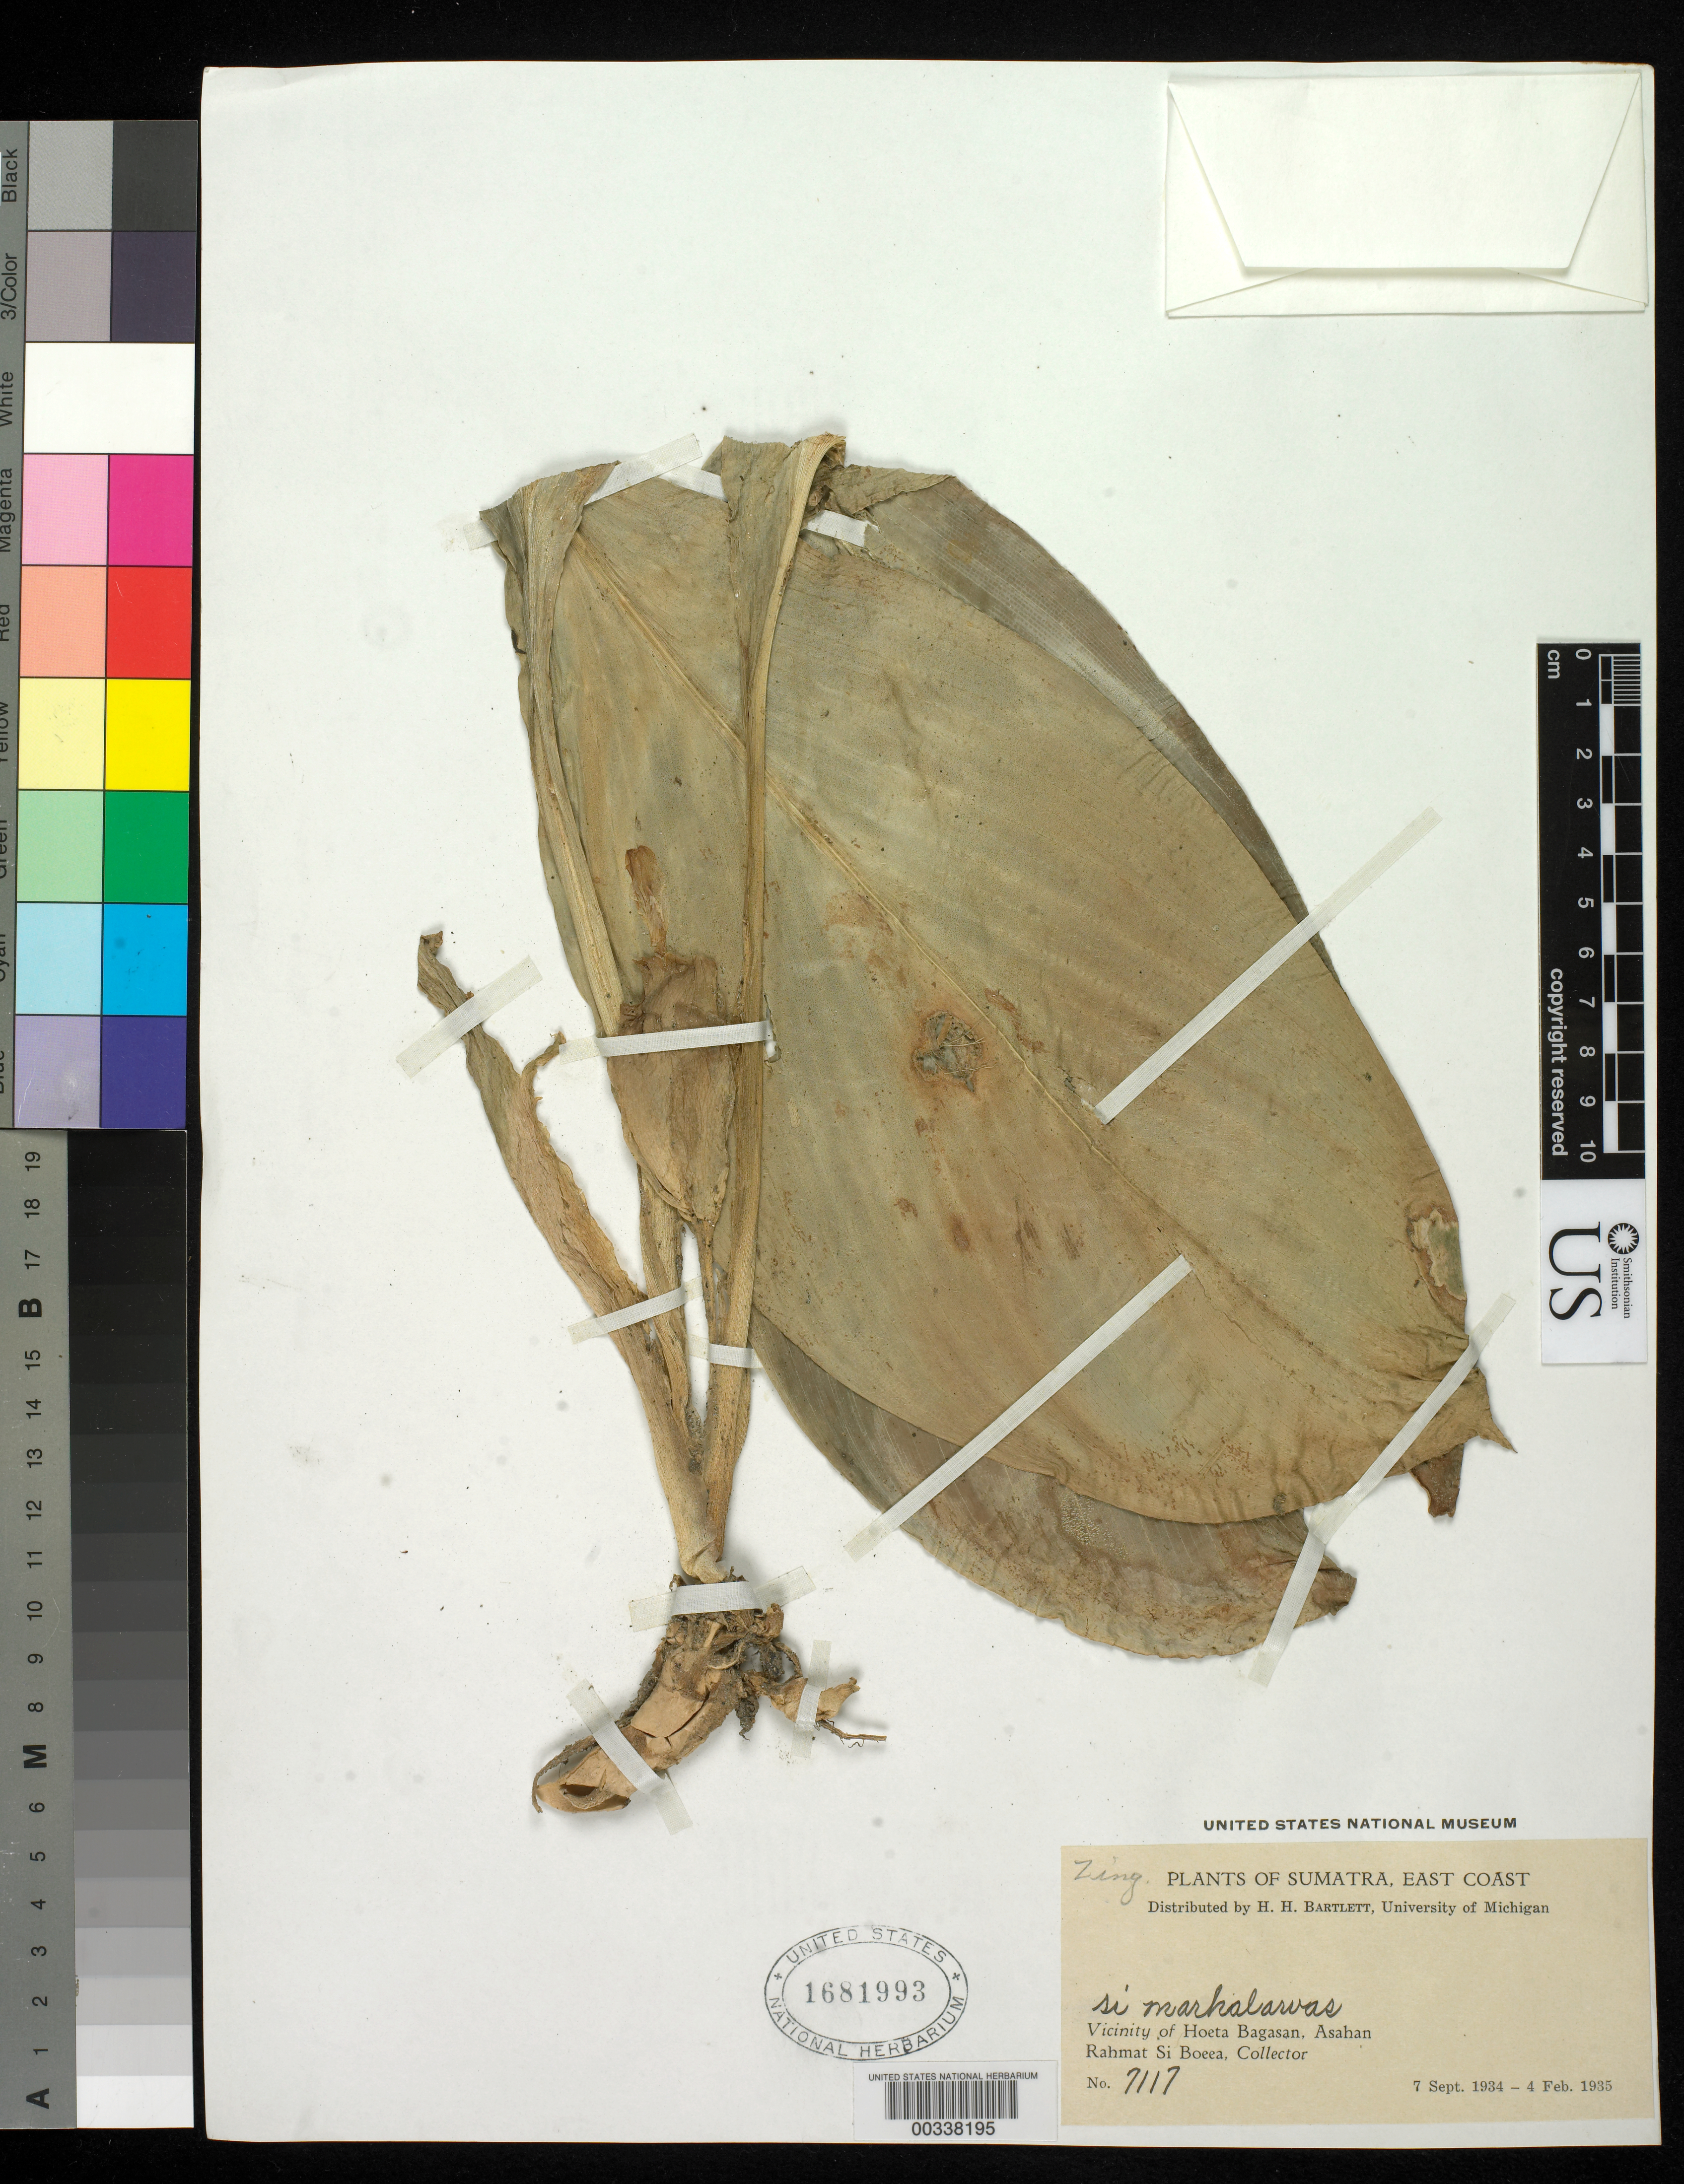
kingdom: Plantae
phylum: Tracheophyta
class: Liliopsida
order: Zingiberales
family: Zingiberaceae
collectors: Rahmat Si Boeea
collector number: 7117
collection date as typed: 07 Sep 1934 to 04 Feb 1935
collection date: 1934-09-07/1935-02-04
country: Indonesia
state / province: Sumatra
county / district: Sumatera Utara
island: Sumatra I.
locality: (East Coast) Vicinity of Hoeta Bagasan, Asahan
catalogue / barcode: US 1681993